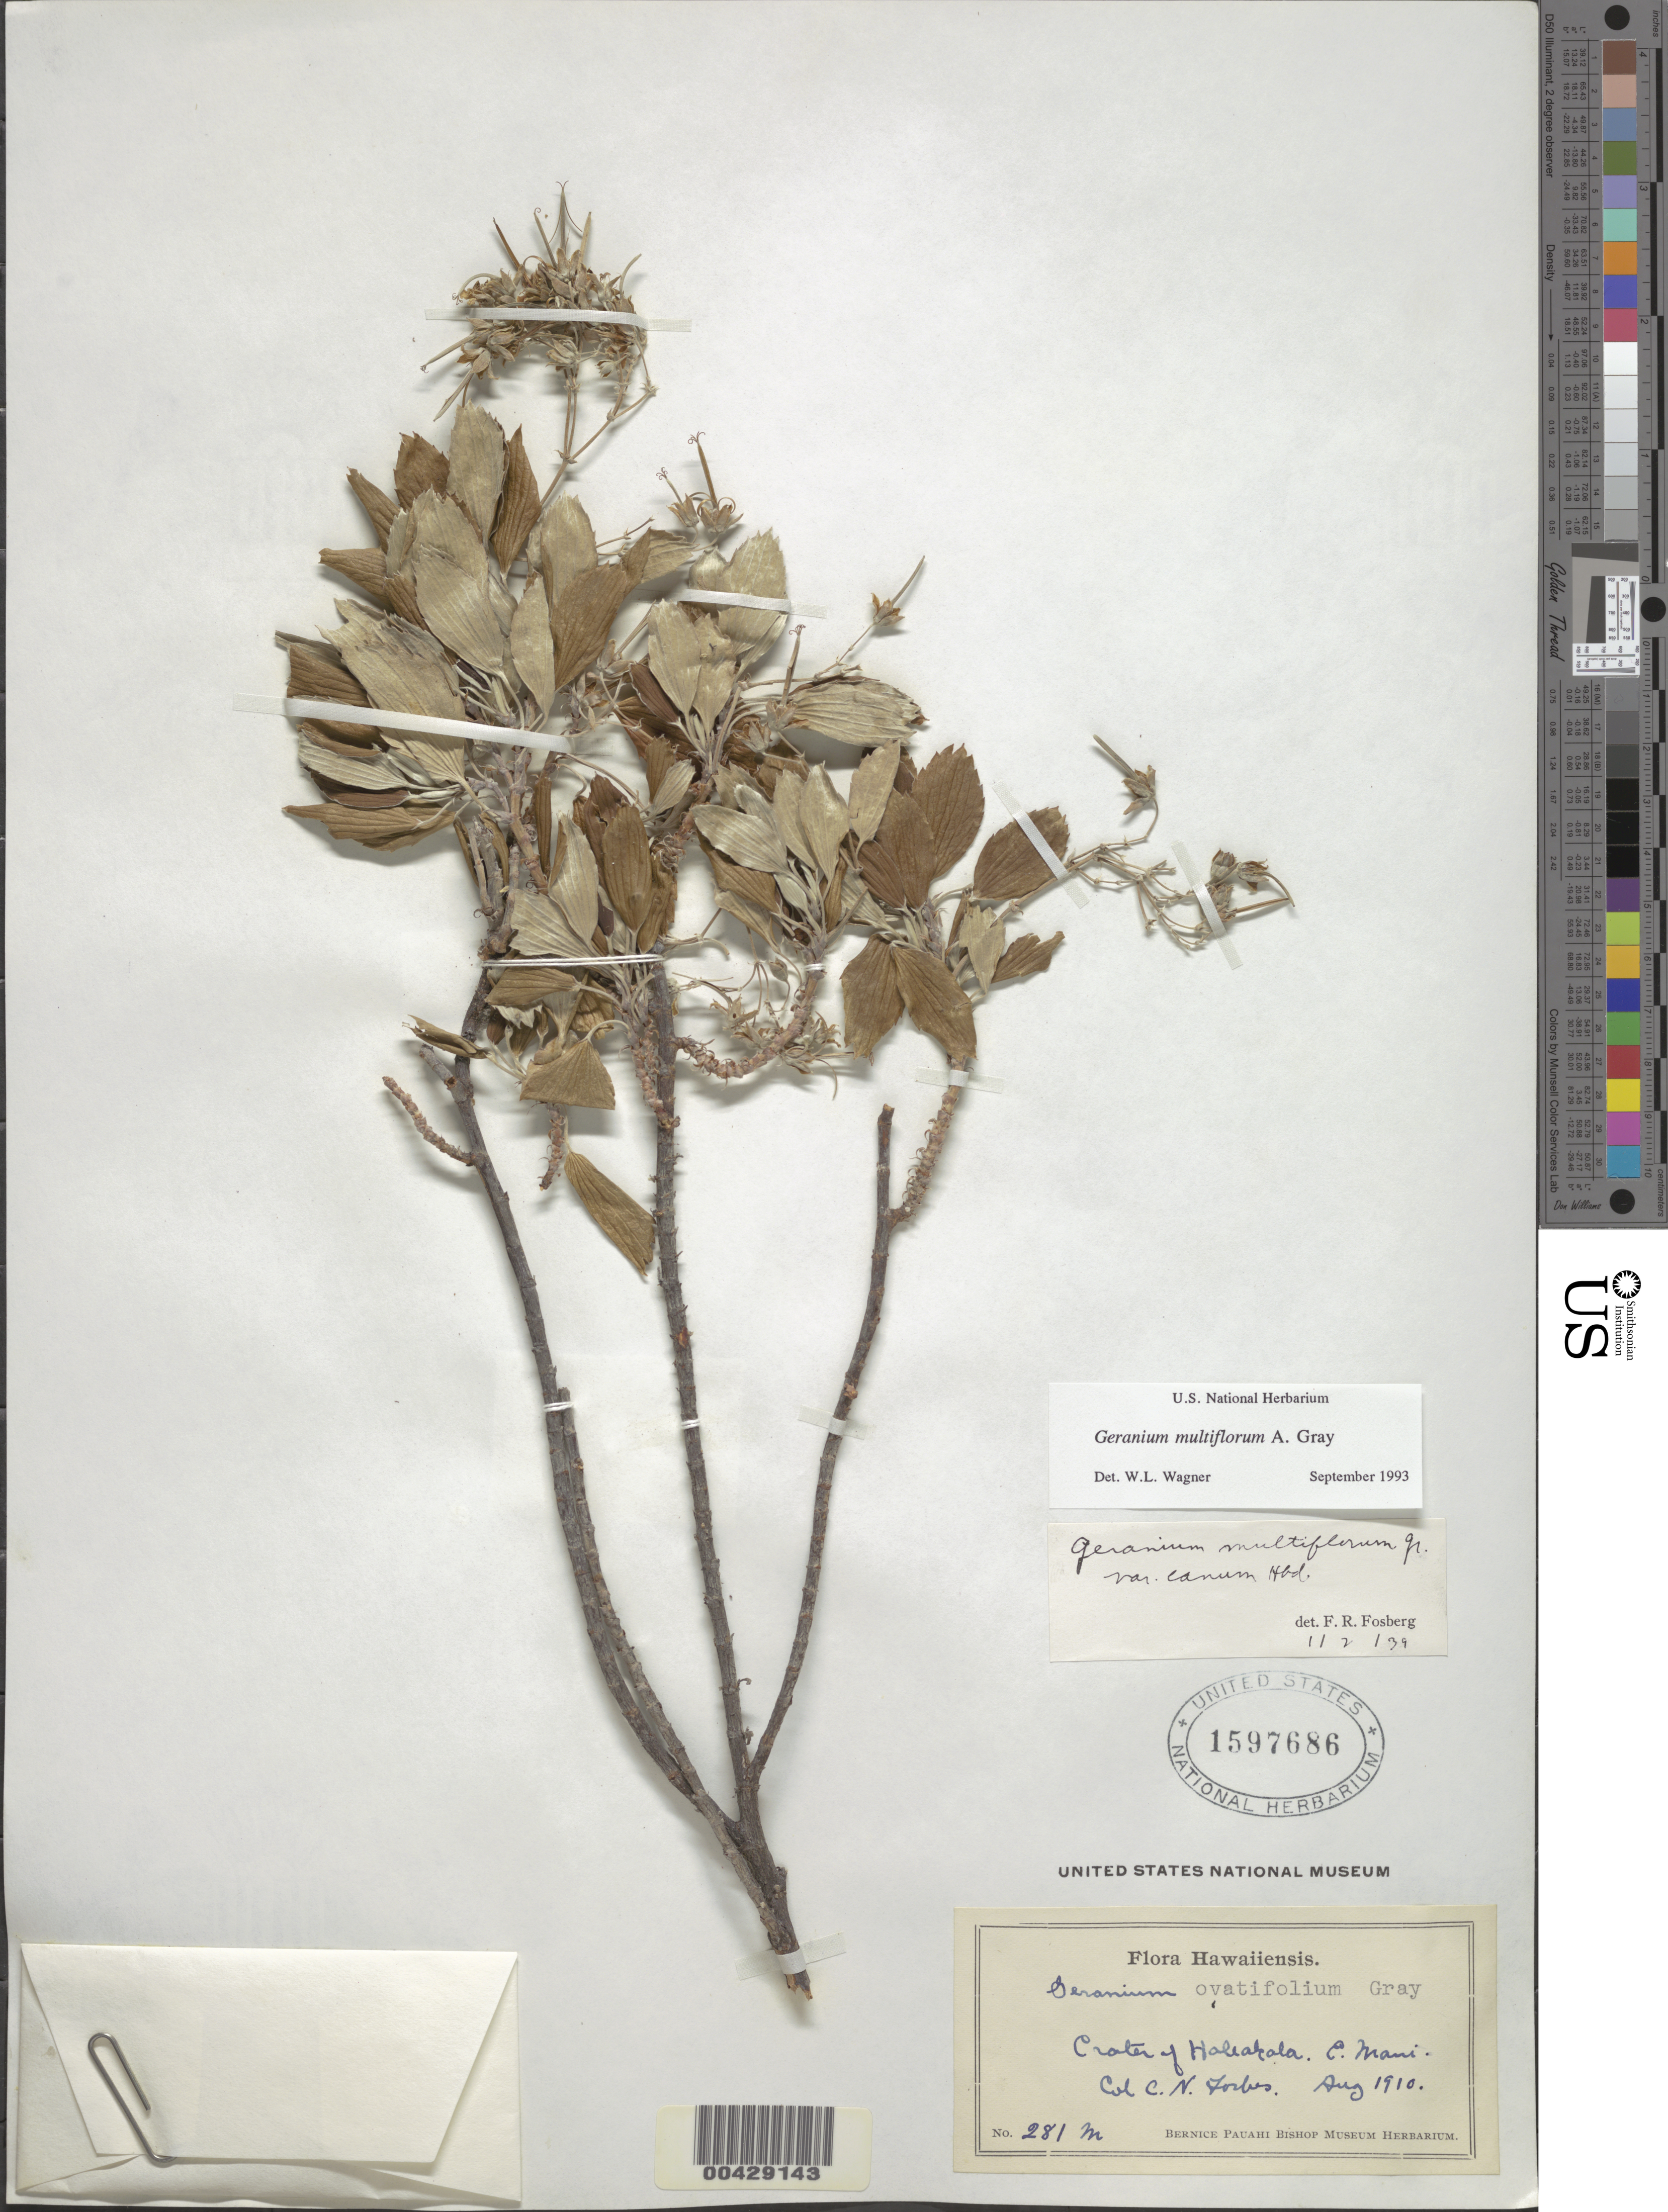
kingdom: Plantae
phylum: Tracheophyta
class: Magnoliopsida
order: Geraniales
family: Geraniaceae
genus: Geranium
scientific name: Geranium multiflorum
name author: A. Gray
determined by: Wagner, W. L., (BOT), Smithsonian Institution - National Museum of Natural History (UNITED STATES)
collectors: C. N. Forbes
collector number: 281.M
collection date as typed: Aug 1910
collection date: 1910-08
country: United States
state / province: Hawaii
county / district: Maui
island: Maui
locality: Crater of Haleakala, E Maui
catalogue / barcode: US 1597686